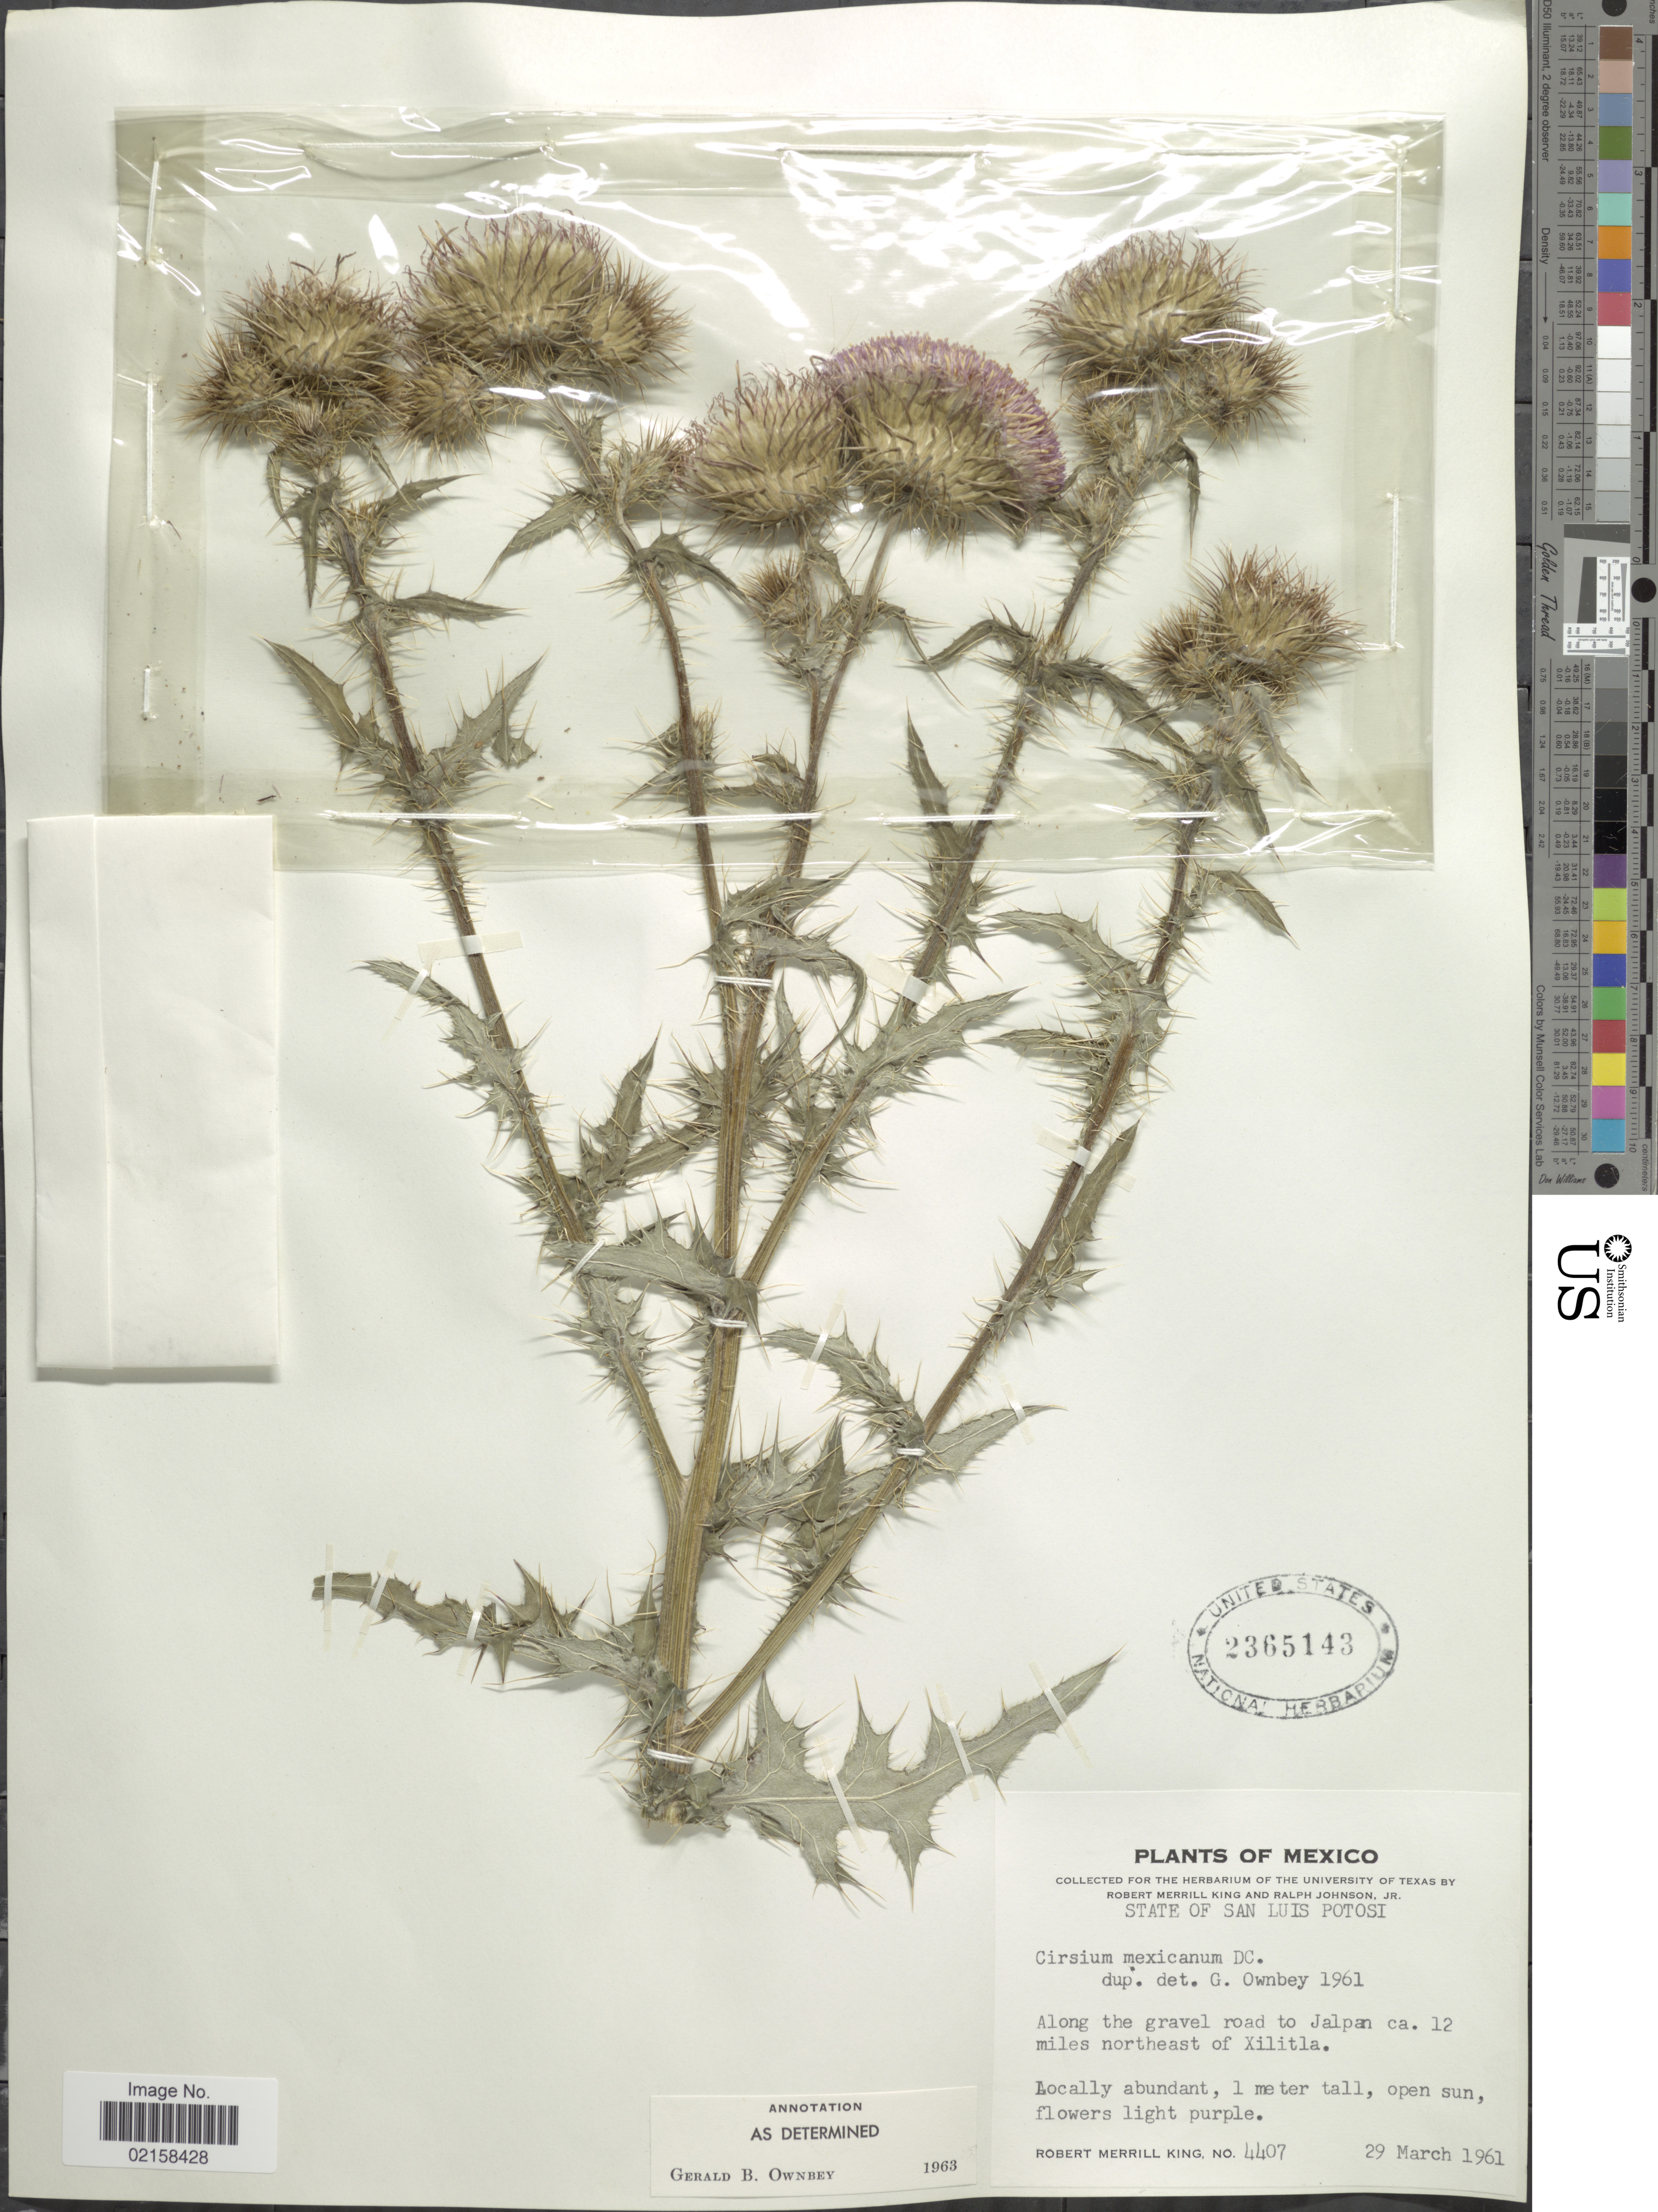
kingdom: Plantae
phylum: Tracheophyta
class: Magnoliopsida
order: Asterales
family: Asteraceae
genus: Cirsium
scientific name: Cirsium mexicanum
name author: DC.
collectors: R. M. King & R. Johnson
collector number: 4407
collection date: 1961-03-29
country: Mexico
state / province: San Luis Potosí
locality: Along the gravel road to Jalpan ca. 12 miles northeast of Xilitla.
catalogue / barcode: US 2365143